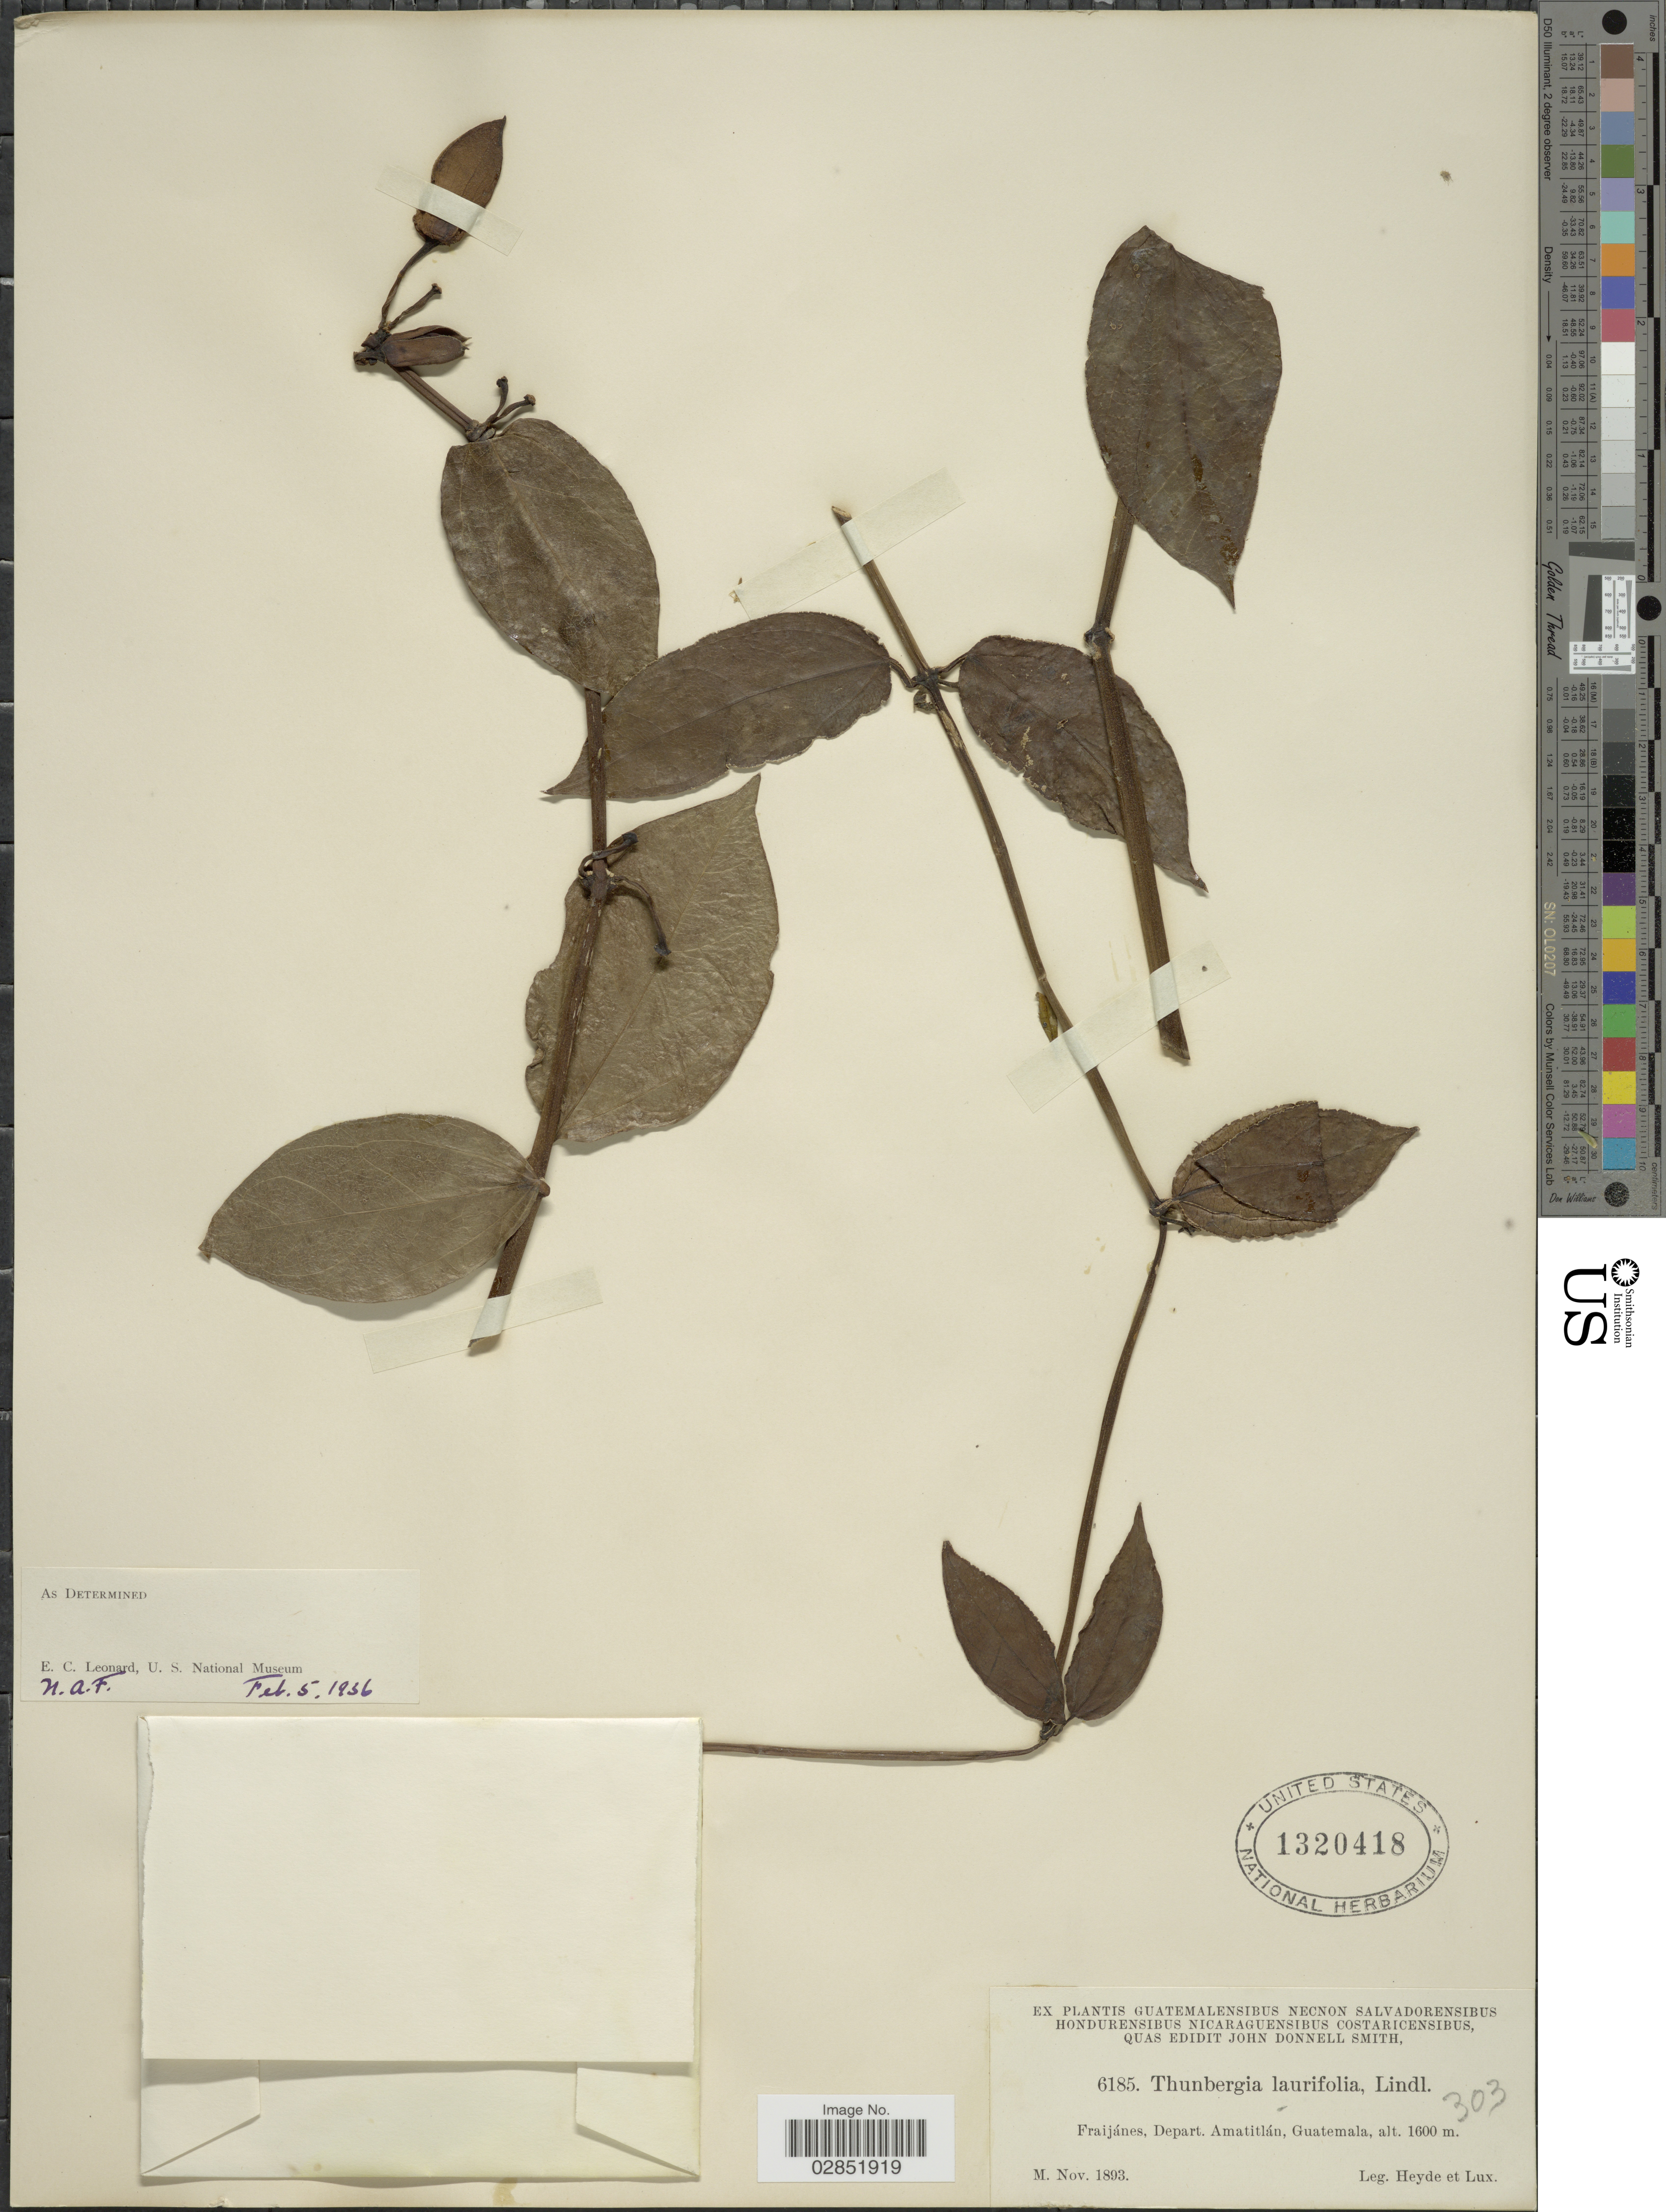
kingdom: Plantae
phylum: Tracheophyta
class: Magnoliopsida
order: Lamiales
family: Acanthaceae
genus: Thunbergia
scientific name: Thunbergia laurifolia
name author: Lindl.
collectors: Heyde & Lux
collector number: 6185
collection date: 1893-11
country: Guatemala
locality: Fraijánes, Depart. Amatitlán.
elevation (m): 1600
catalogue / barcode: US 1320418